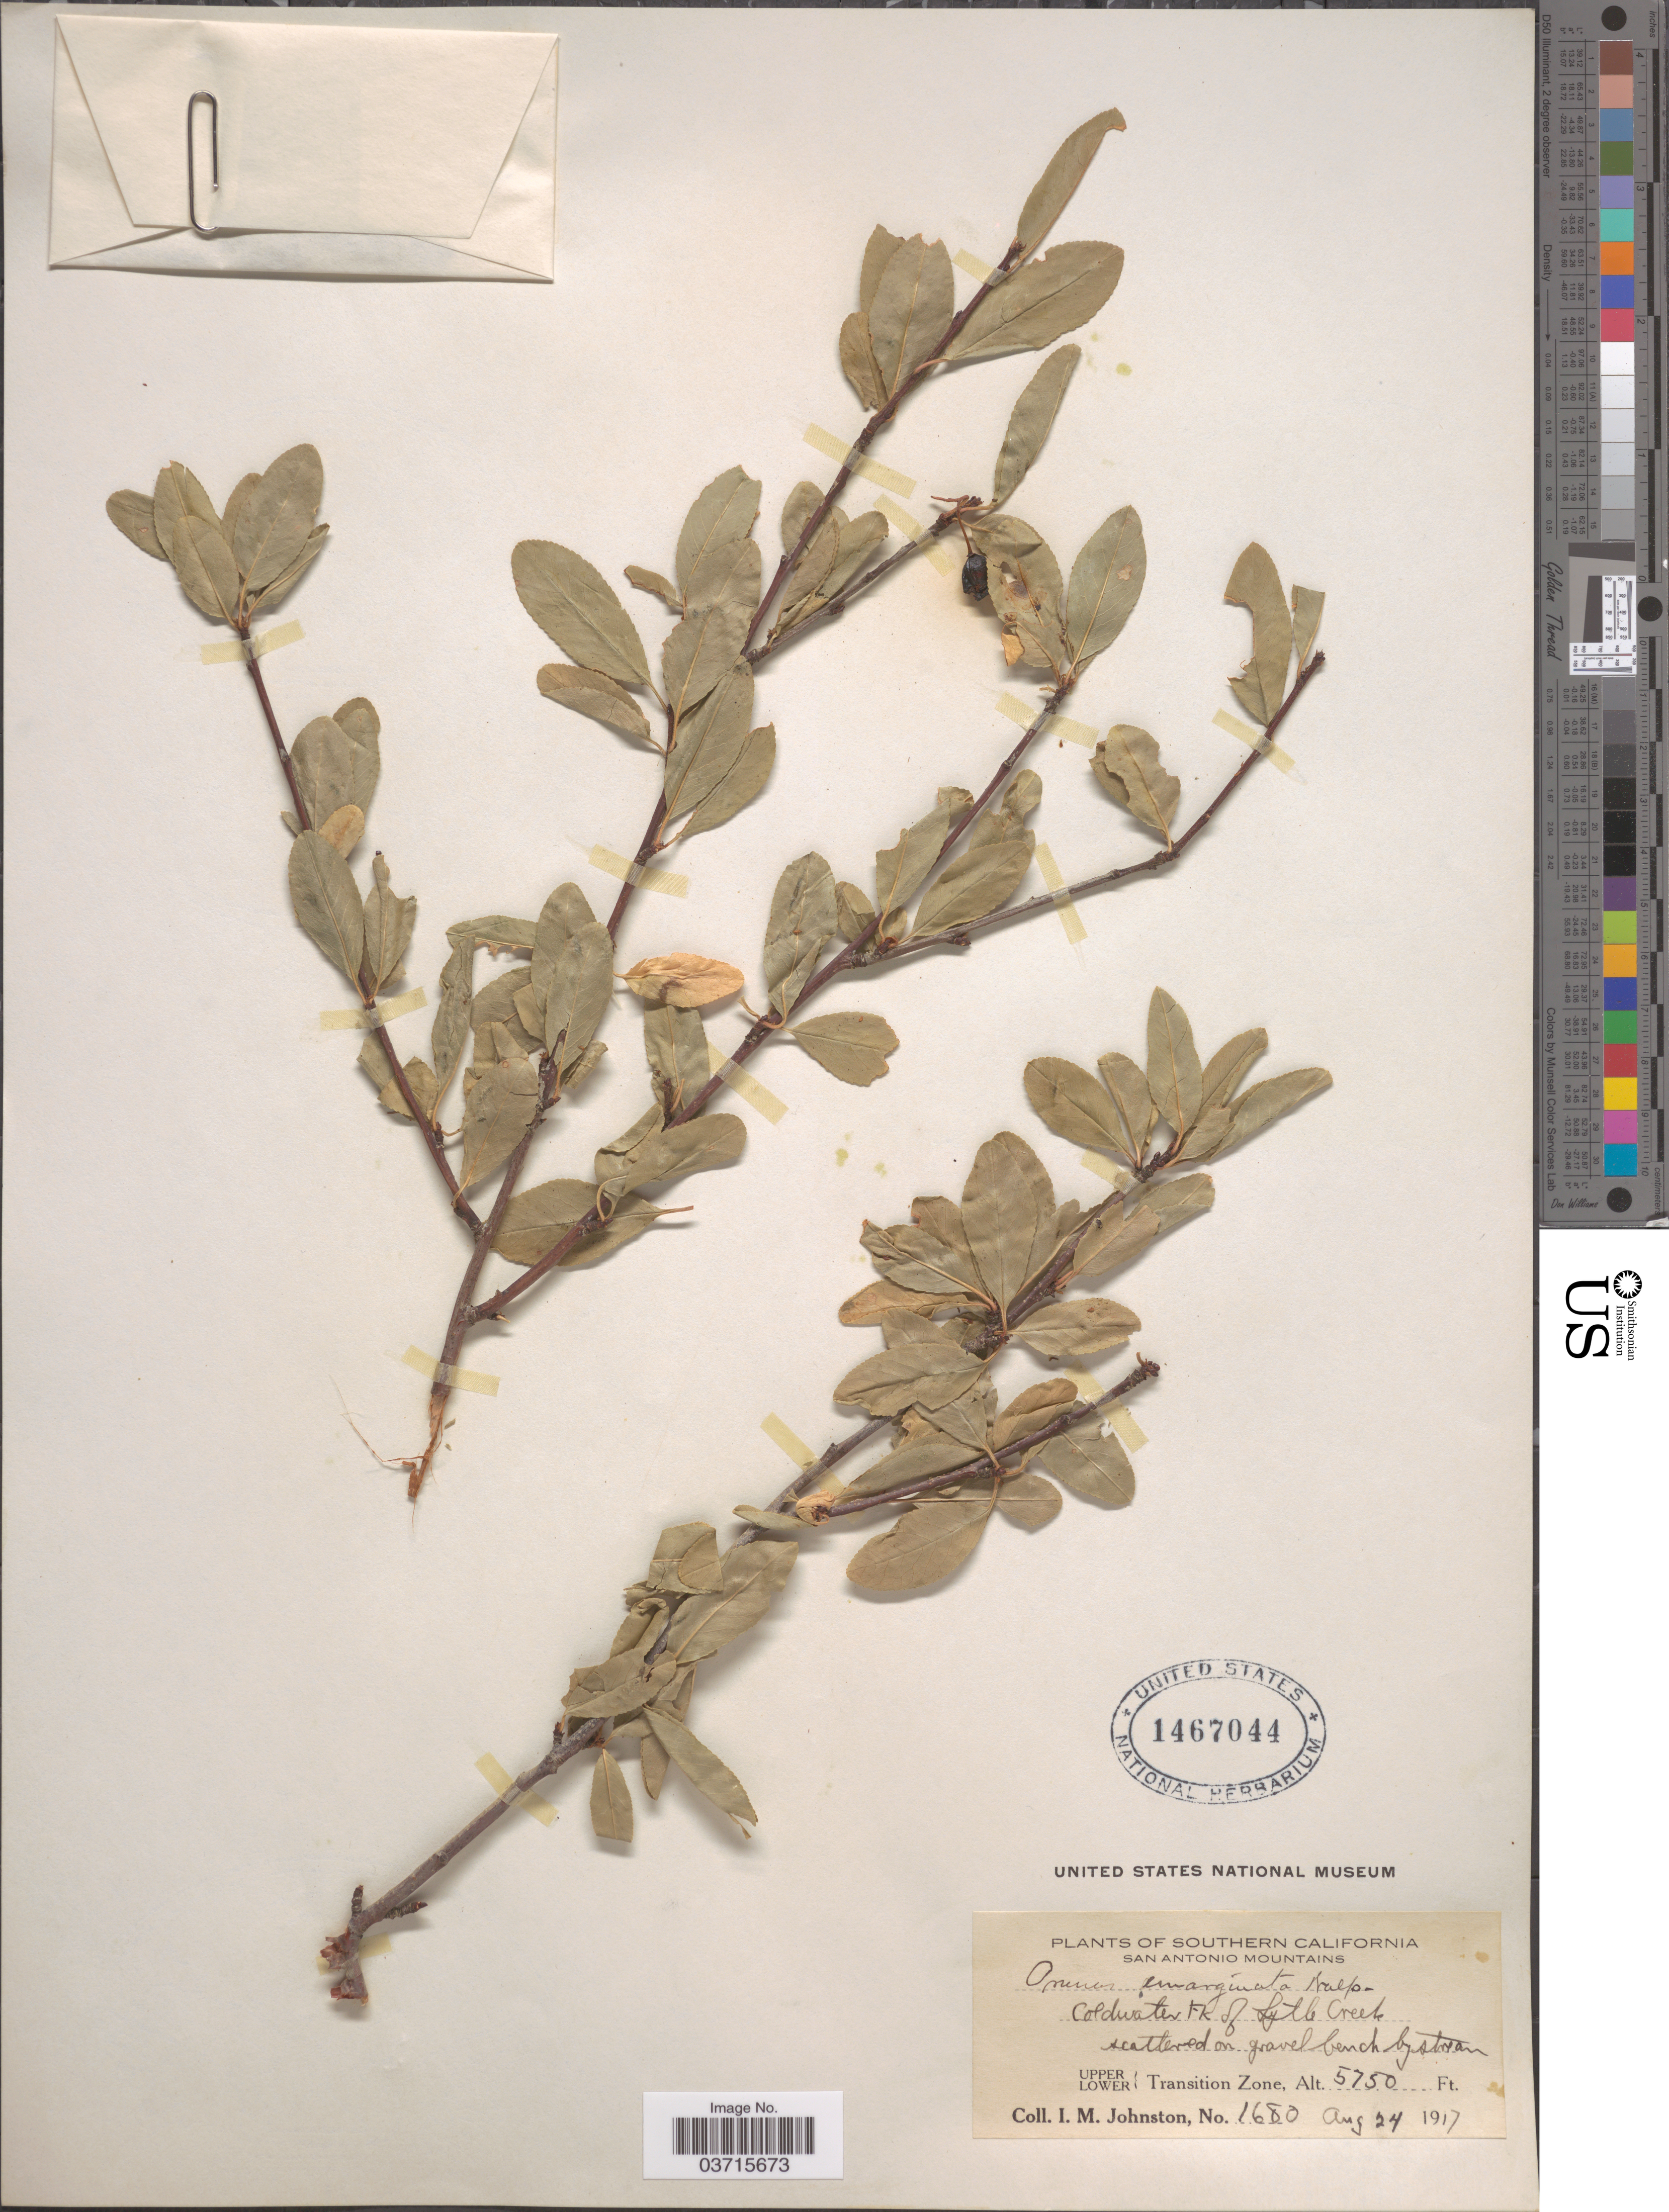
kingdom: Plantae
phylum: Tracheophyta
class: Magnoliopsida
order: Rosales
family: Rosaceae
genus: Prunus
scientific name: Prunus emarginata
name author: (Douglas ex Hook.) Eaton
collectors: I.M. Johnston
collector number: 1680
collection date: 1917-08-24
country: United States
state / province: California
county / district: Los Angeles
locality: Southern California. San Antonio Mountains. Coldwater Fk of Lytle Creek. Upper Lower Transition Zone.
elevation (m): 1753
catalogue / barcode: US 1467044